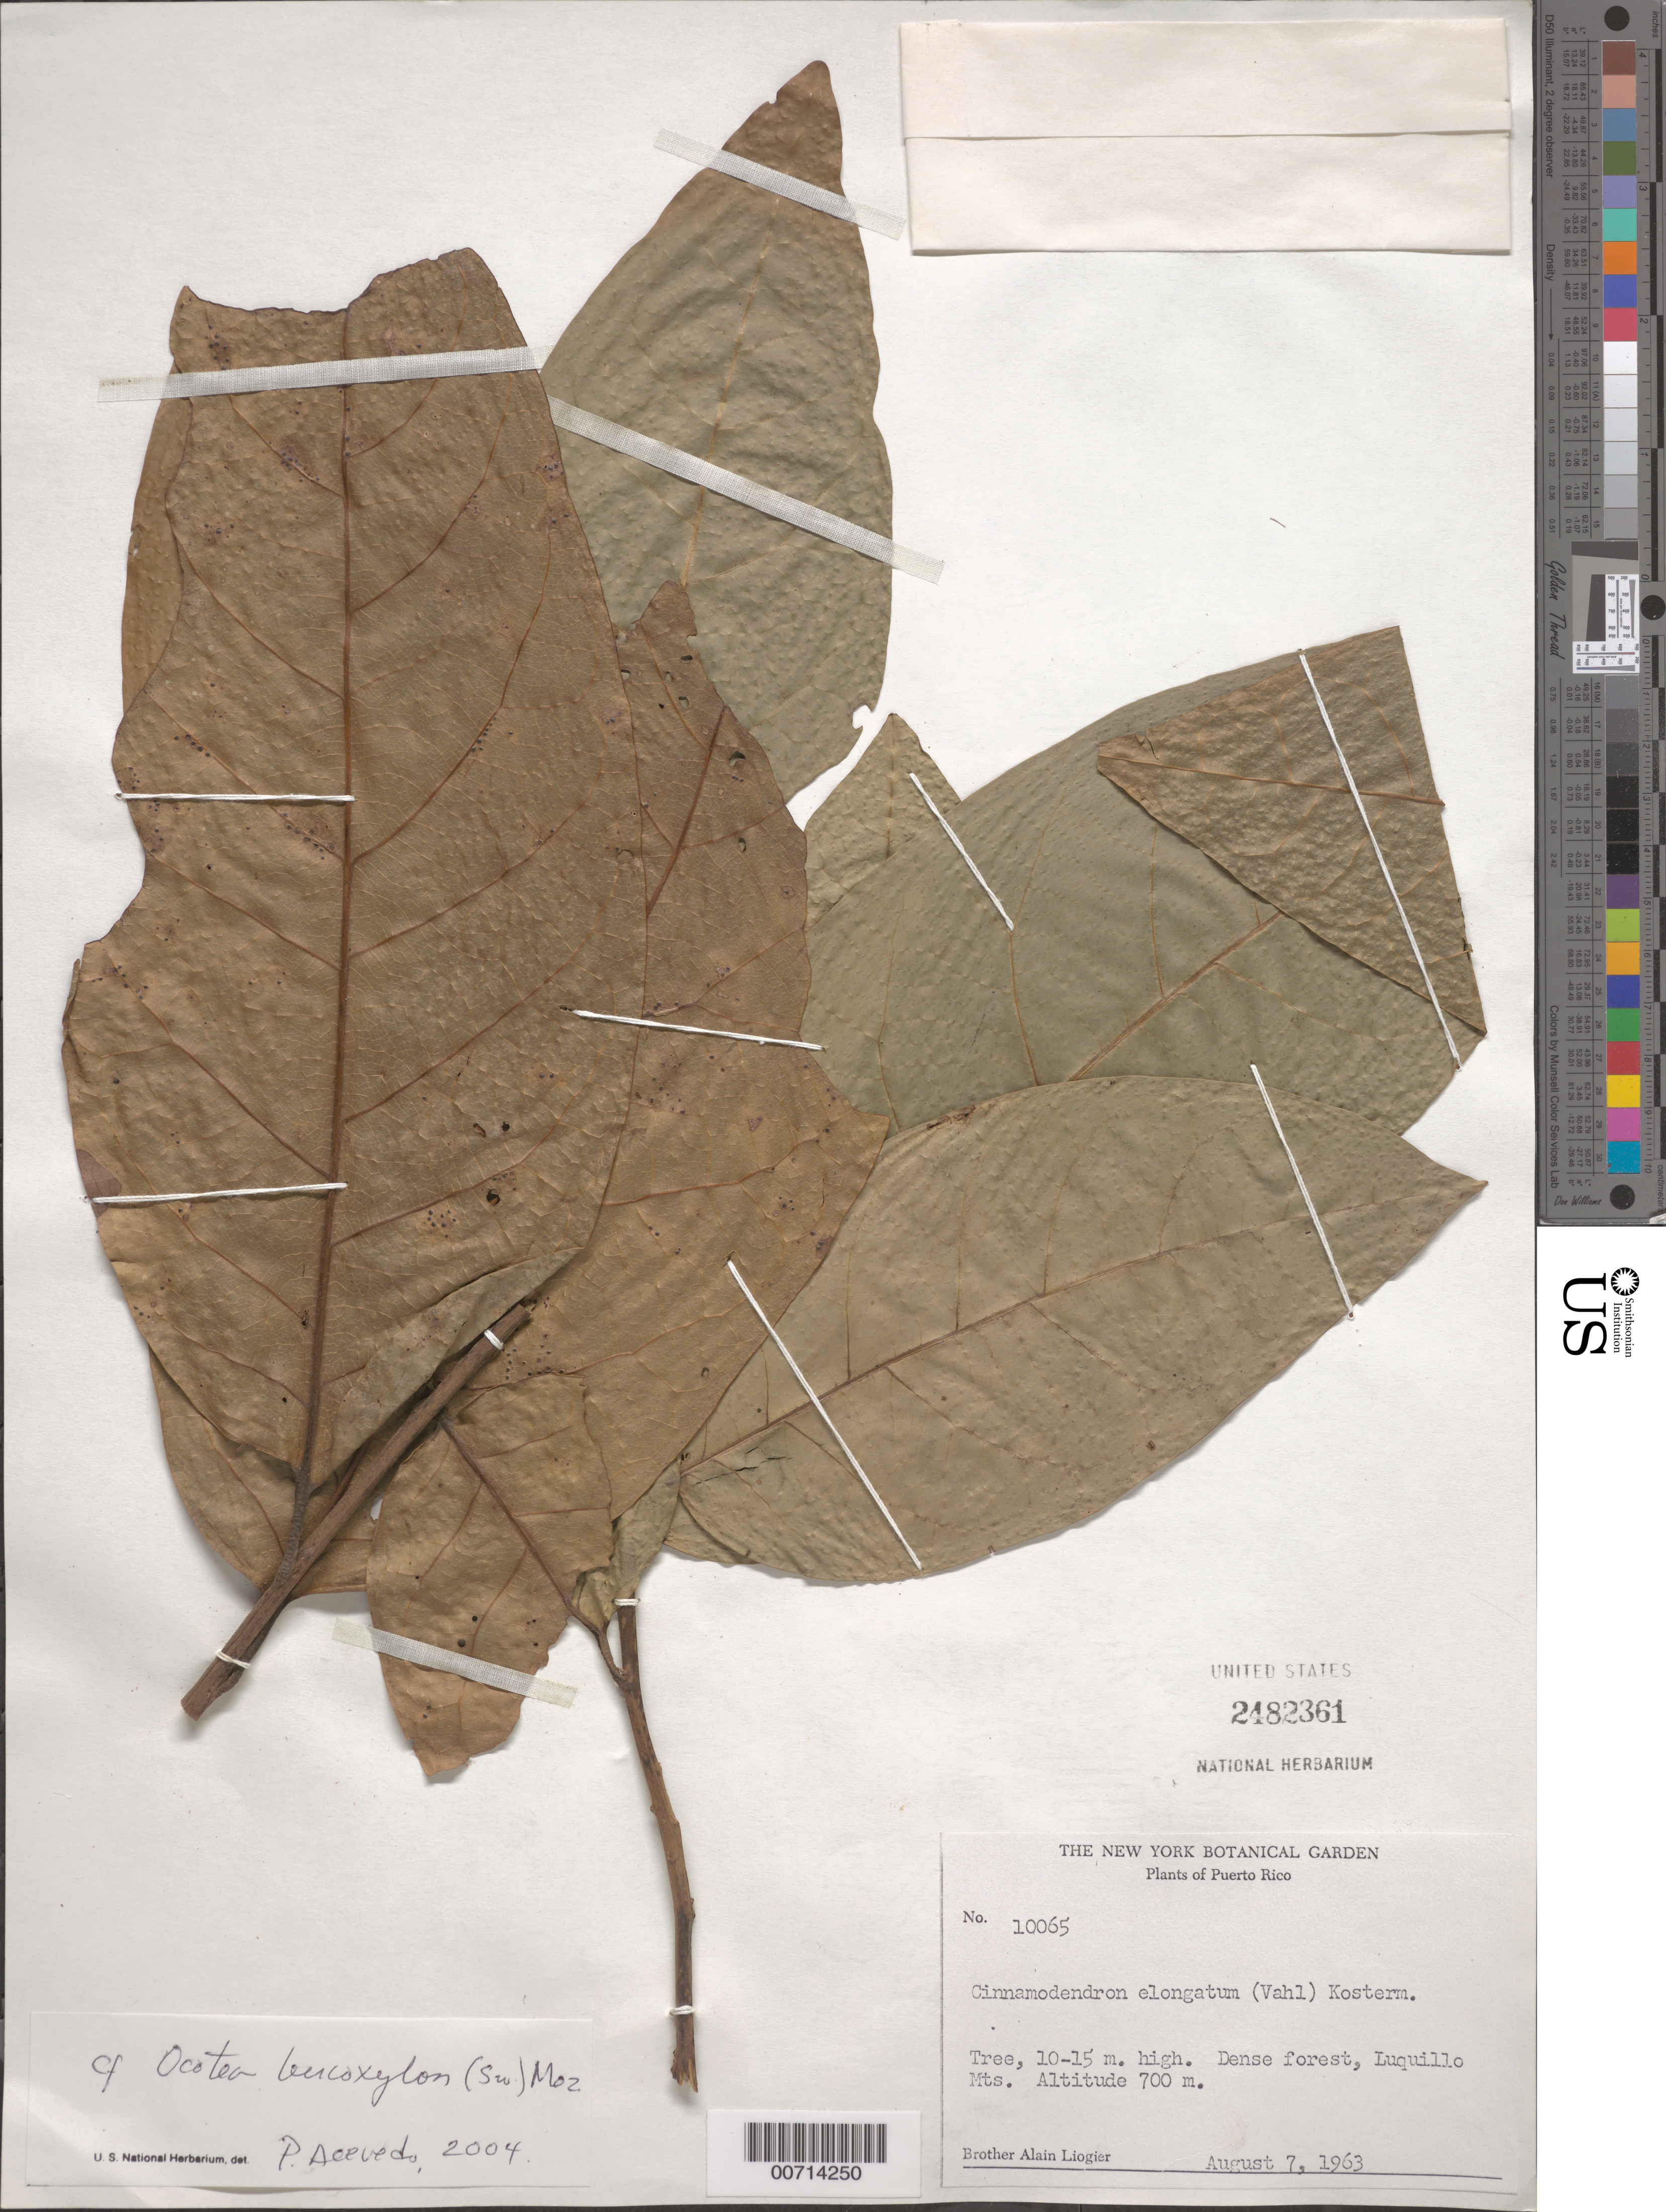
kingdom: Plantae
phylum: Tracheophyta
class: Magnoliopsida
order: Canellales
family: Canellaceae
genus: Cinnamodendron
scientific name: Cinnamodendron elongatum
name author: (Vahl) Kosterm.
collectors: A. H. Liogier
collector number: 10065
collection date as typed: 07 Aug 1963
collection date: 1963-08-07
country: Puerto Rico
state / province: Luquillo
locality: Luquillo Mts.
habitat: Dense forest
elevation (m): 700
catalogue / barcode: US 2482361